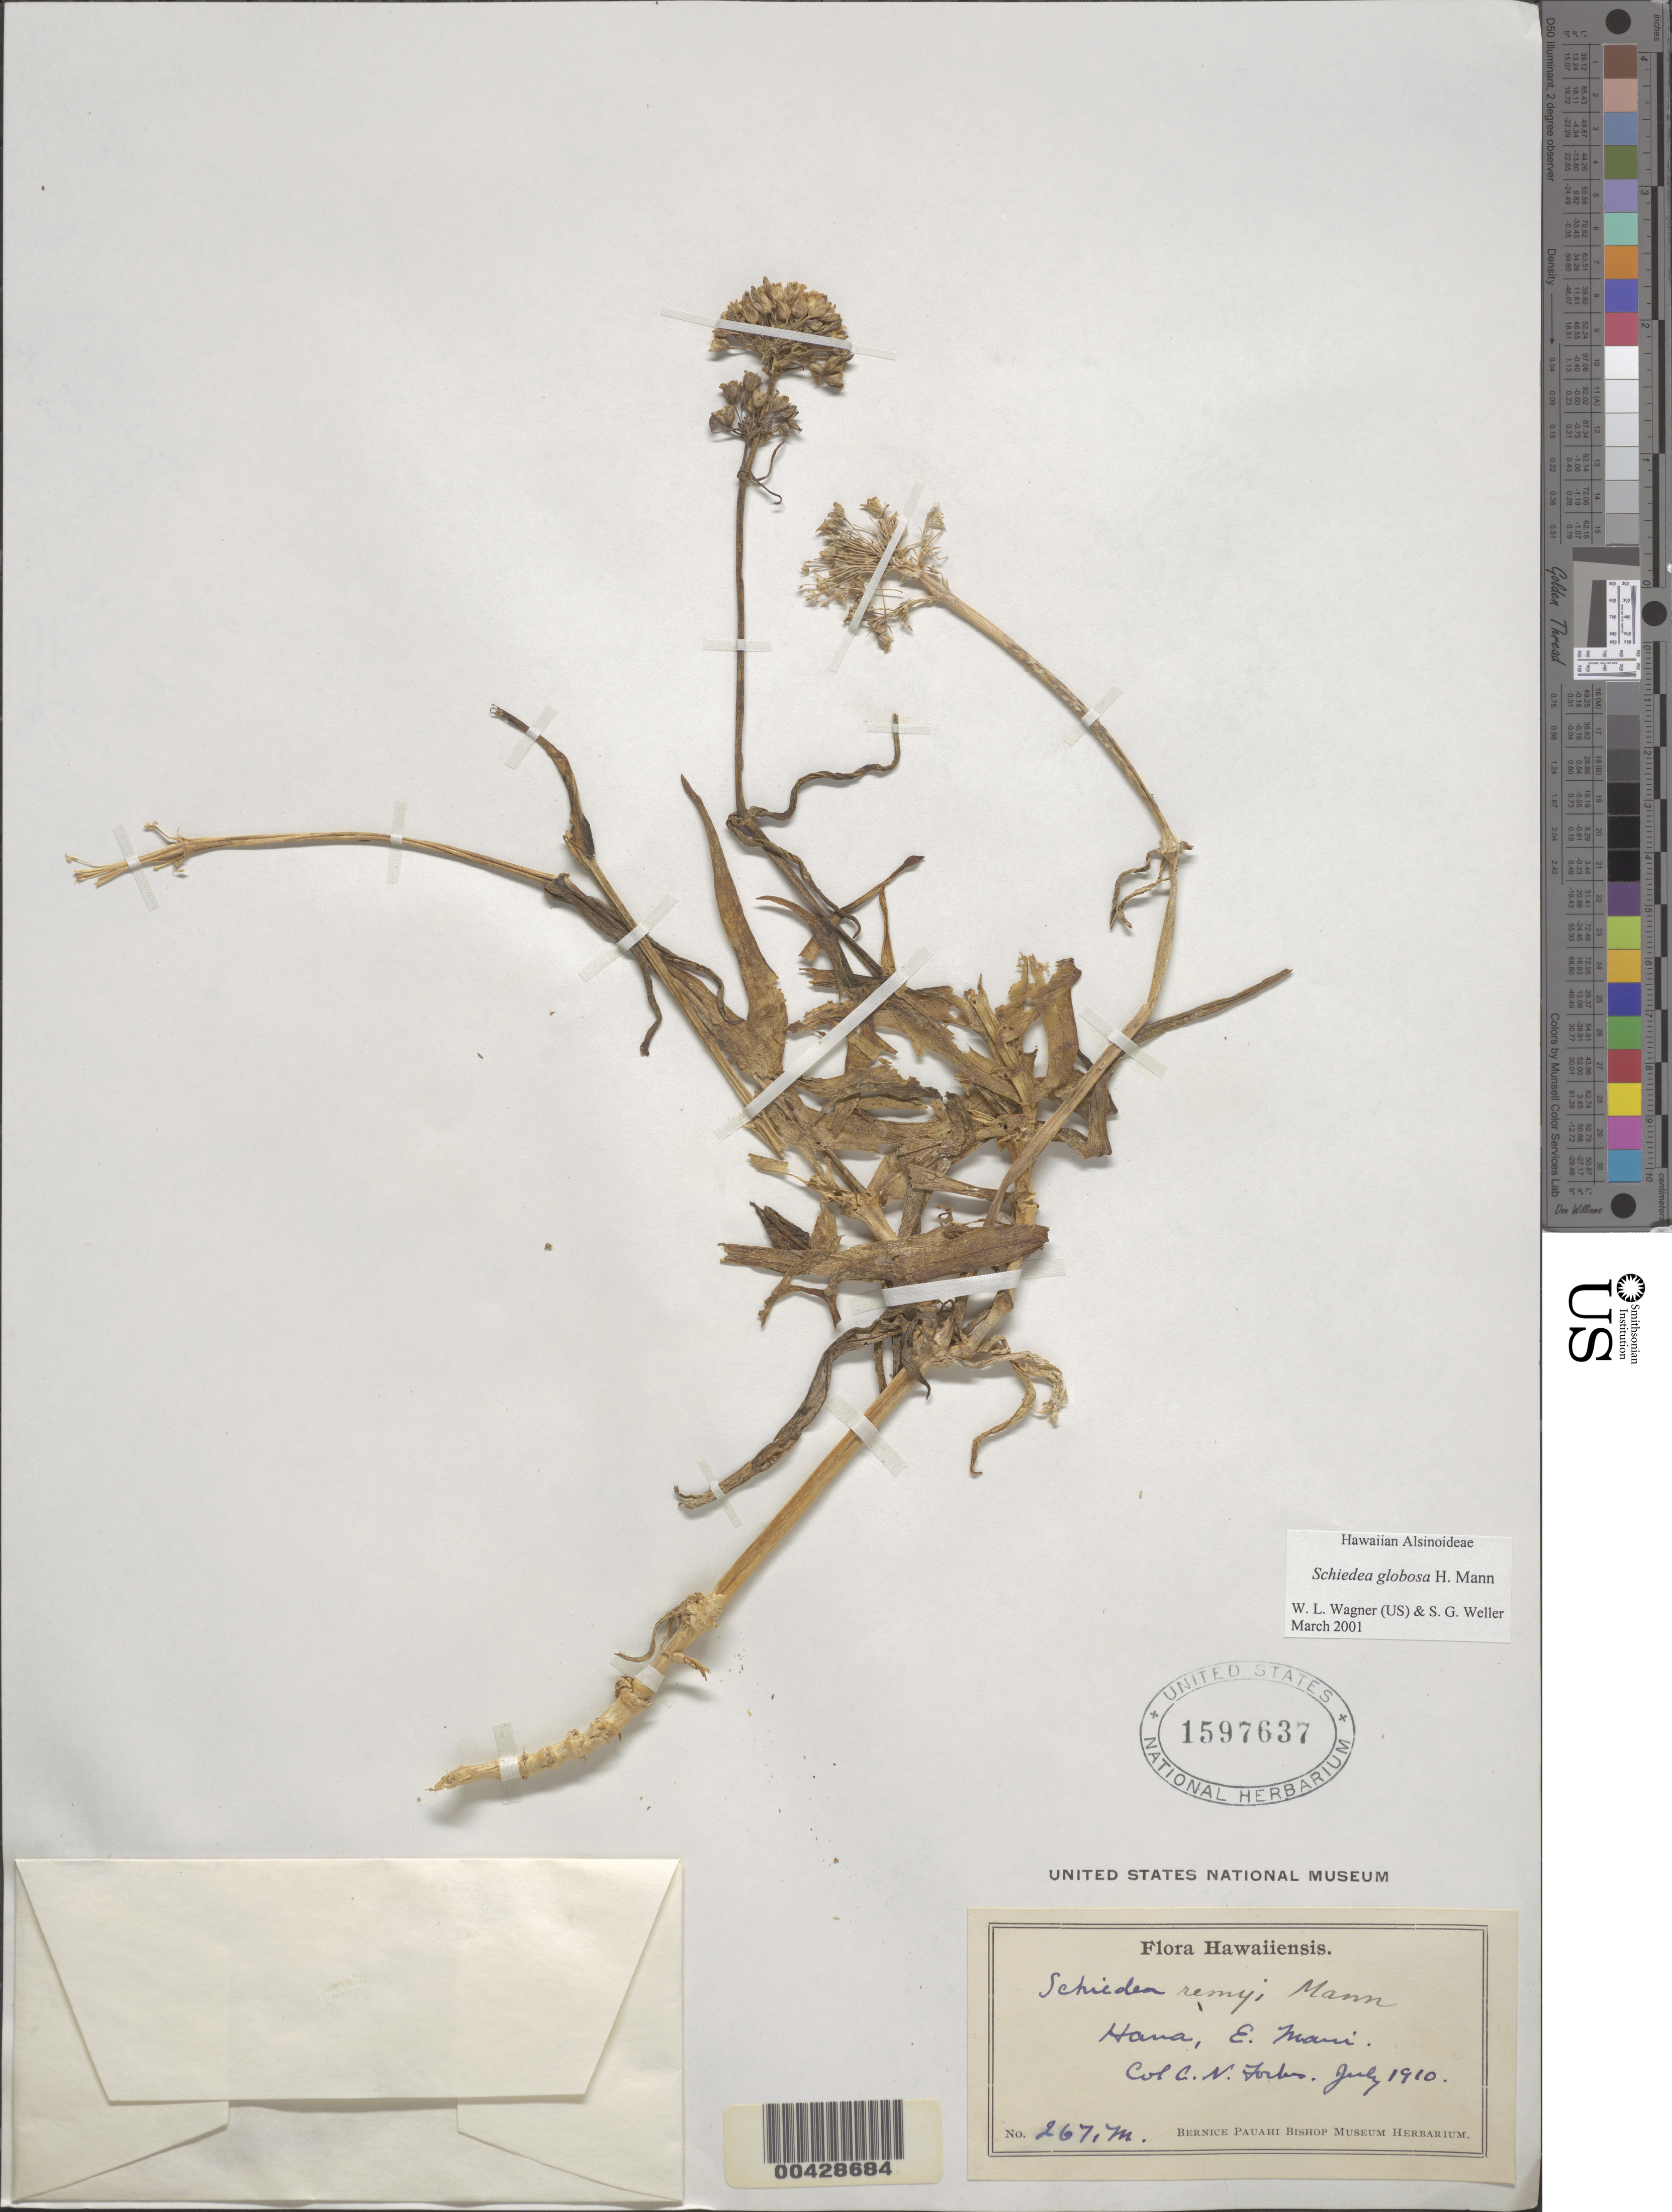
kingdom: Plantae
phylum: Tracheophyta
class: Magnoliopsida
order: Caryophyllales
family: Caryophyllaceae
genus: Schiedea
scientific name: Schiedea globosa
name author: H. Mann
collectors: C. N. Forbes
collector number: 267.M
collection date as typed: Jul 1910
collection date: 1910-07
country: United States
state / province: Hawaii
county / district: Maui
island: Maui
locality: Hana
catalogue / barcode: US 1597637